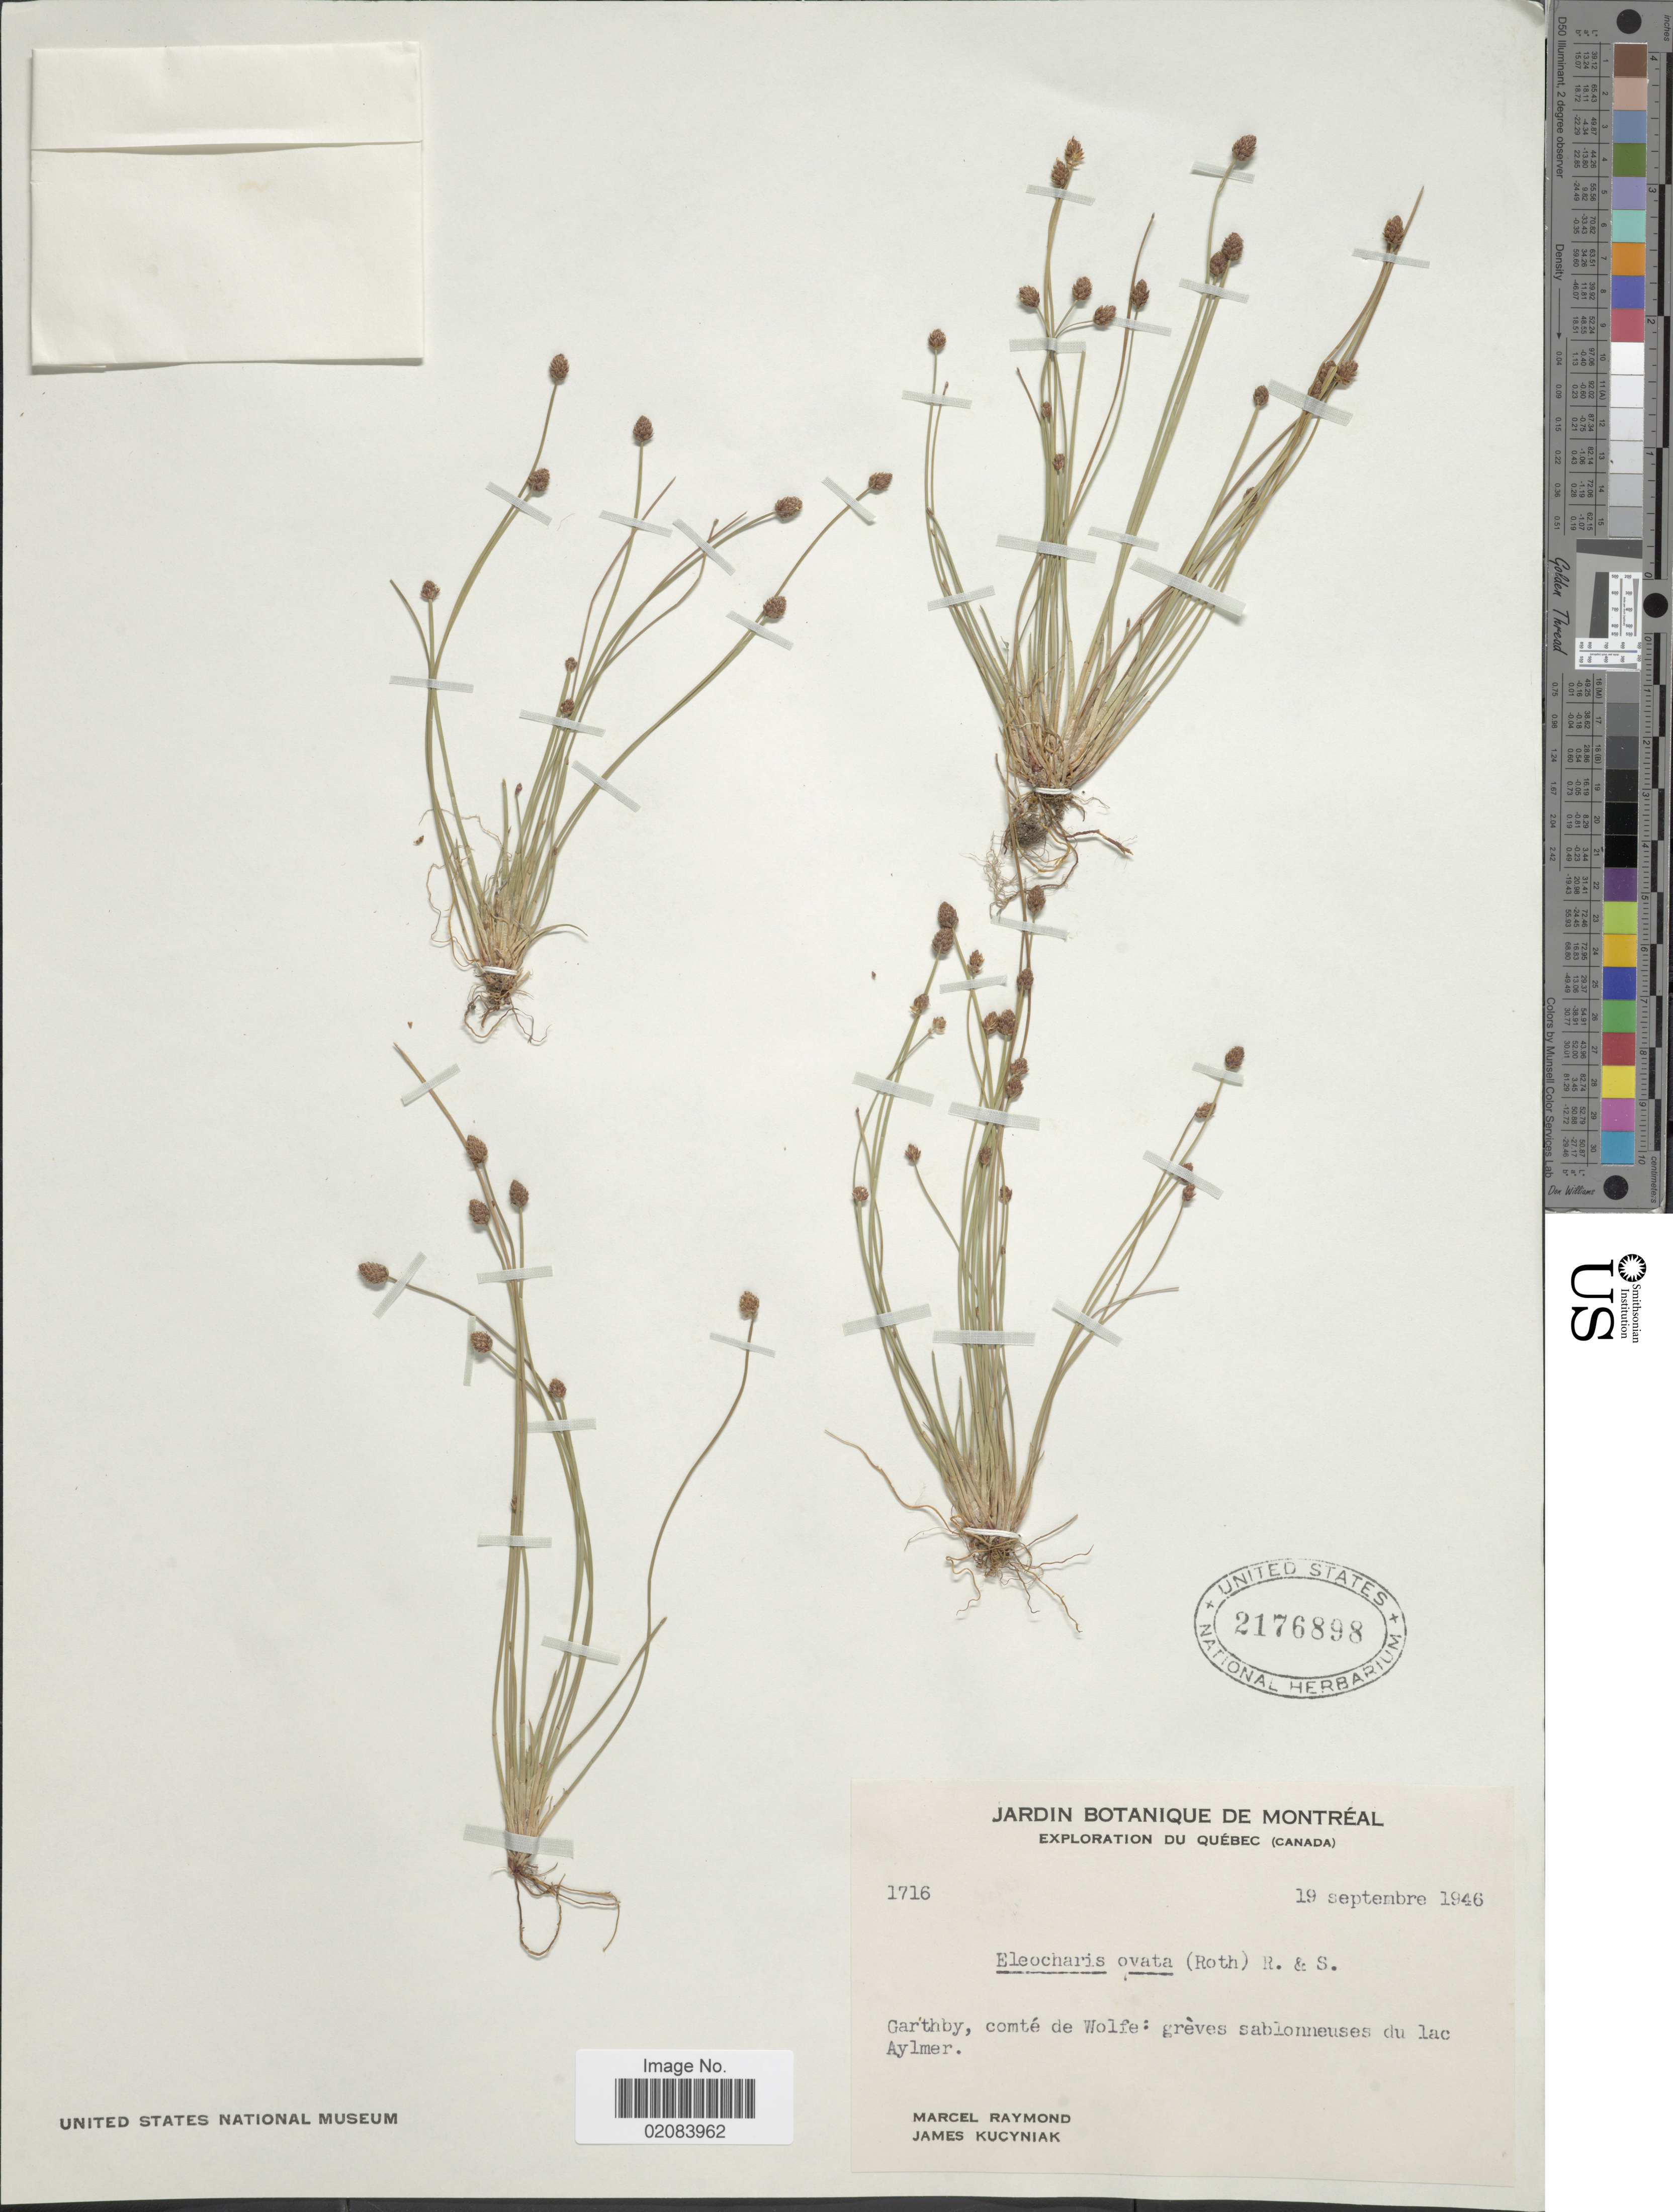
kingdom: Plantae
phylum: Tracheophyta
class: Liliopsida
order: Poales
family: Cyperaceae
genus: Eleocharis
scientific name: Eleocharis ovata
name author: (Roth) Roem. & Schult.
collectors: M. Raymond & J. Kucyniak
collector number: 1716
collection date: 1946-09-19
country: Canada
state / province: Quebec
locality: Garthby, comté de Wolfe: grèves sablonneuses du lac Aylmer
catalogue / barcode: US 2176898